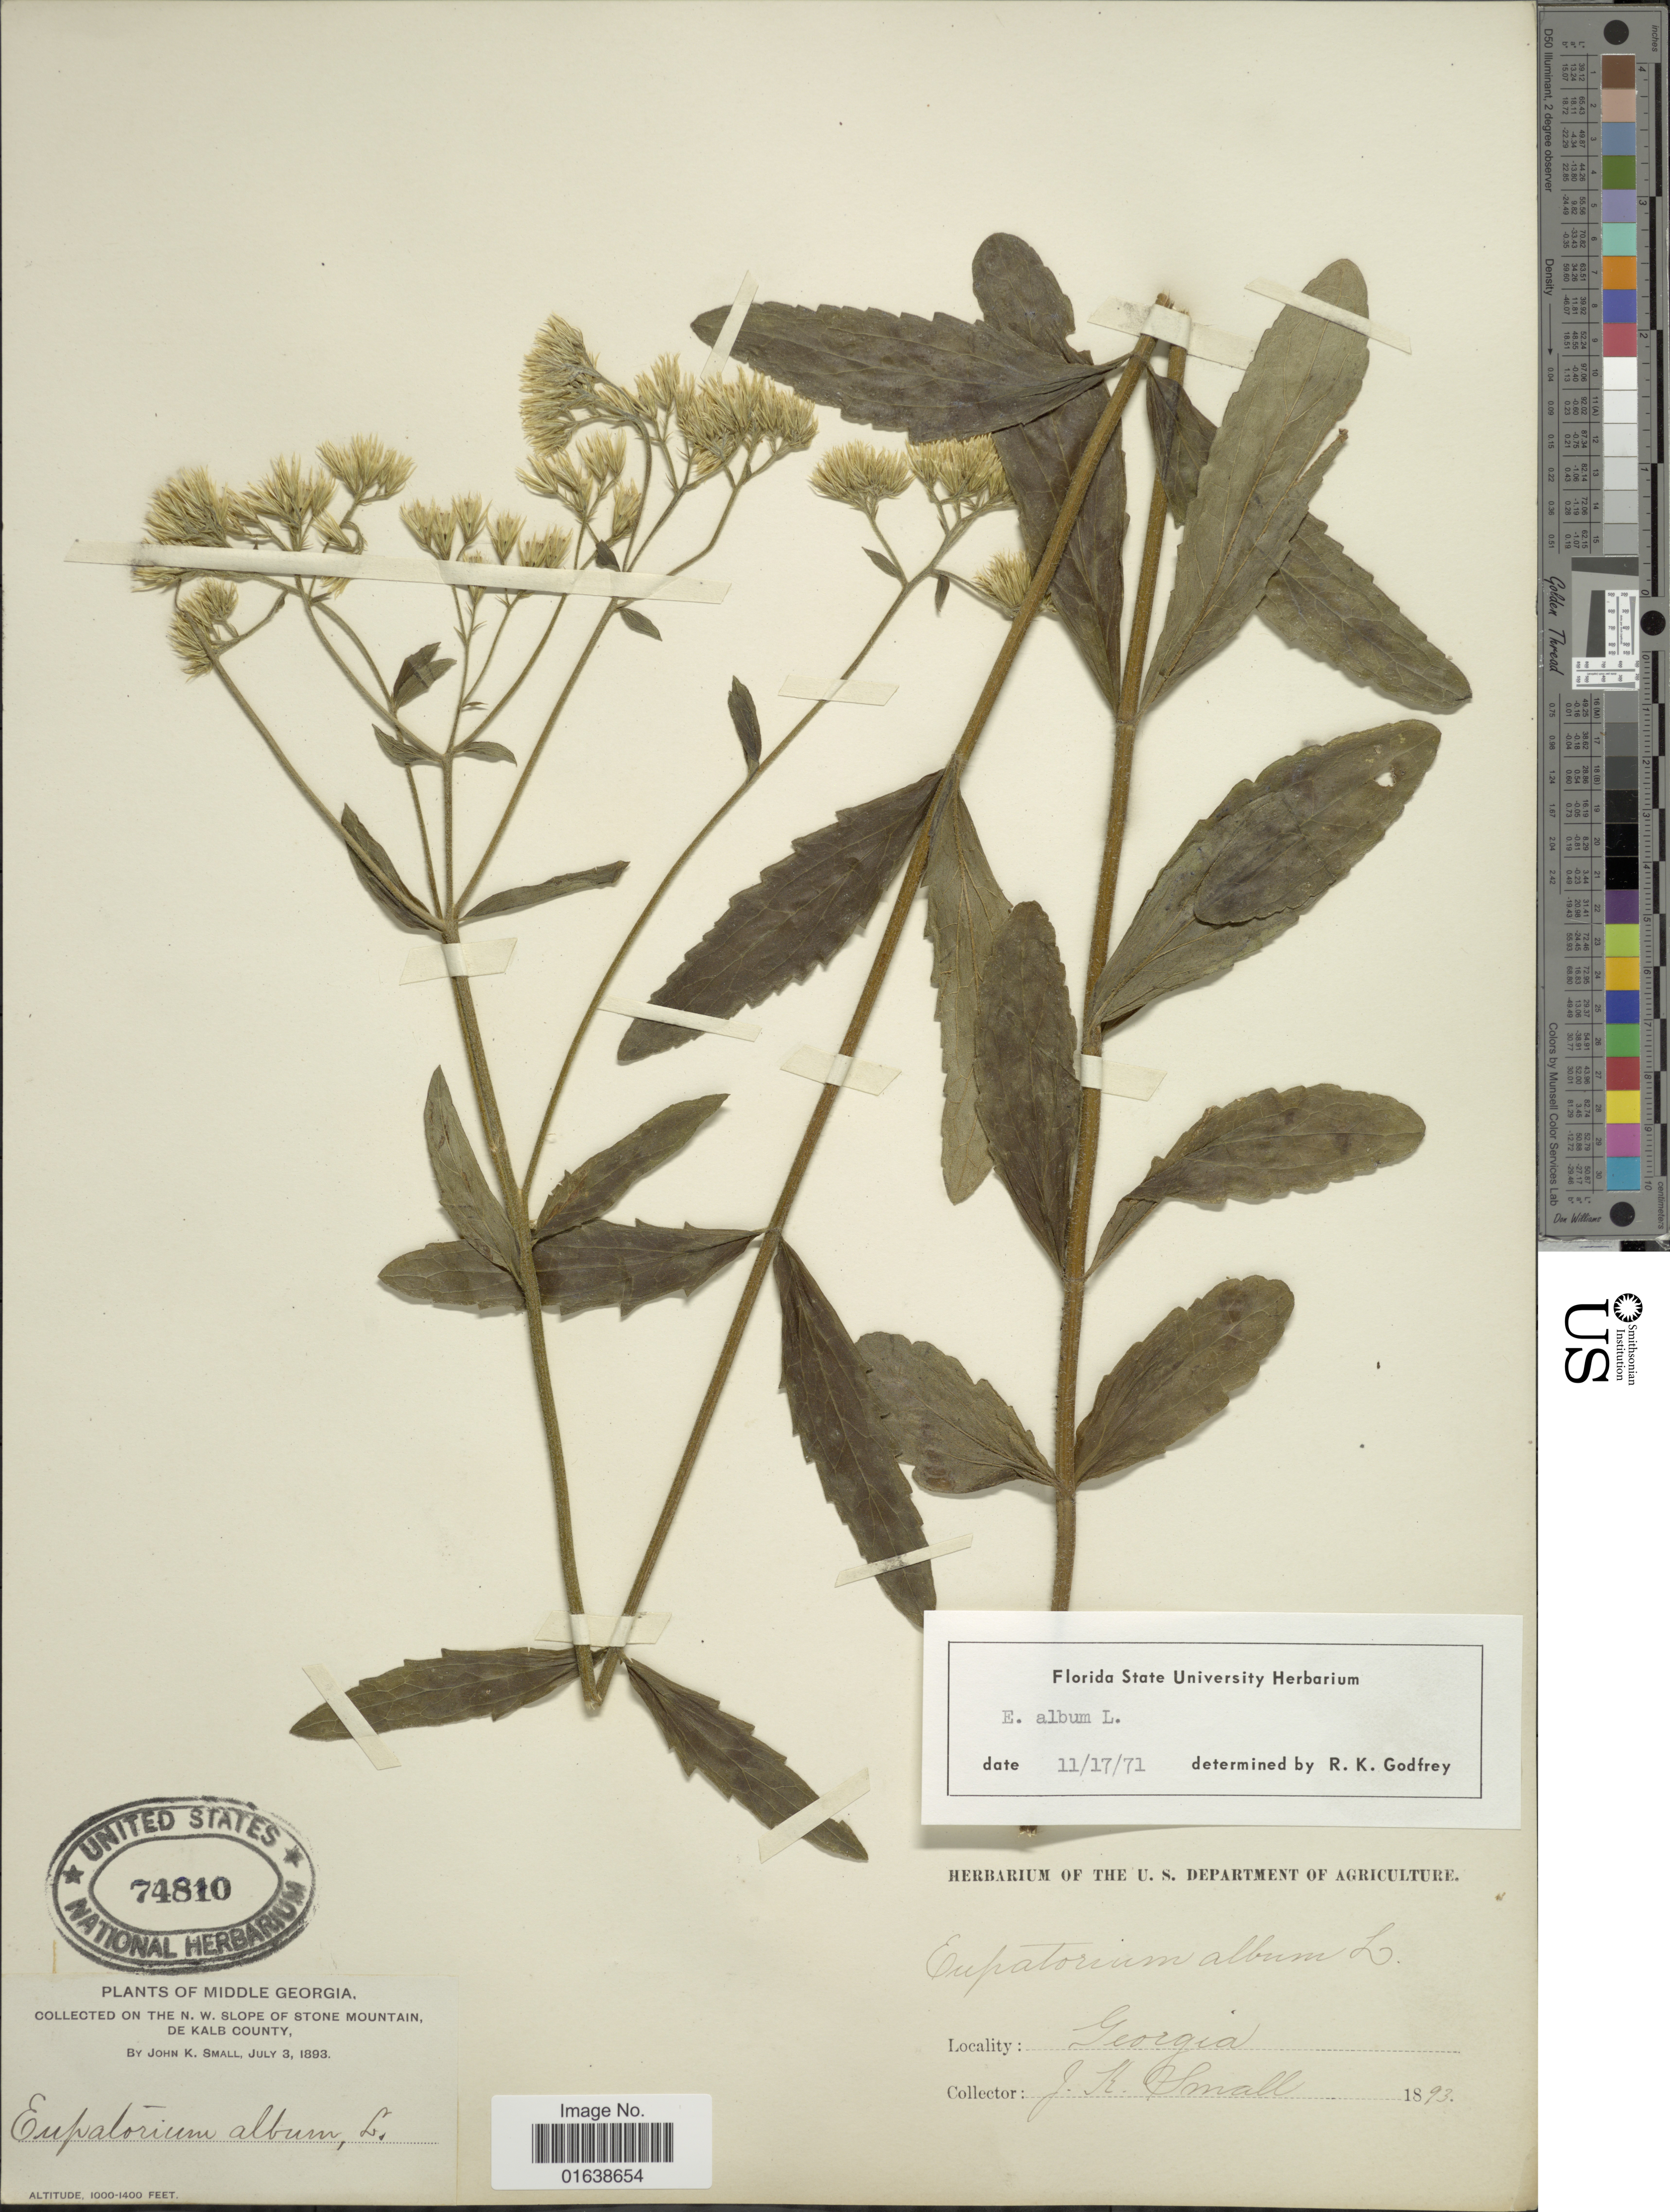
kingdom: Plantae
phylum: Tracheophyta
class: Magnoliopsida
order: Asterales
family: Asteraceae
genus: Eupatorium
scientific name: Eupatorium album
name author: L.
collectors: J. K. Small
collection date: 1893-07-03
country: United States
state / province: Georgia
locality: Middle Georgia. on the N. W. slope of Stone Mountain. De Kalb County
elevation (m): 305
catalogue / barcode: US 74810